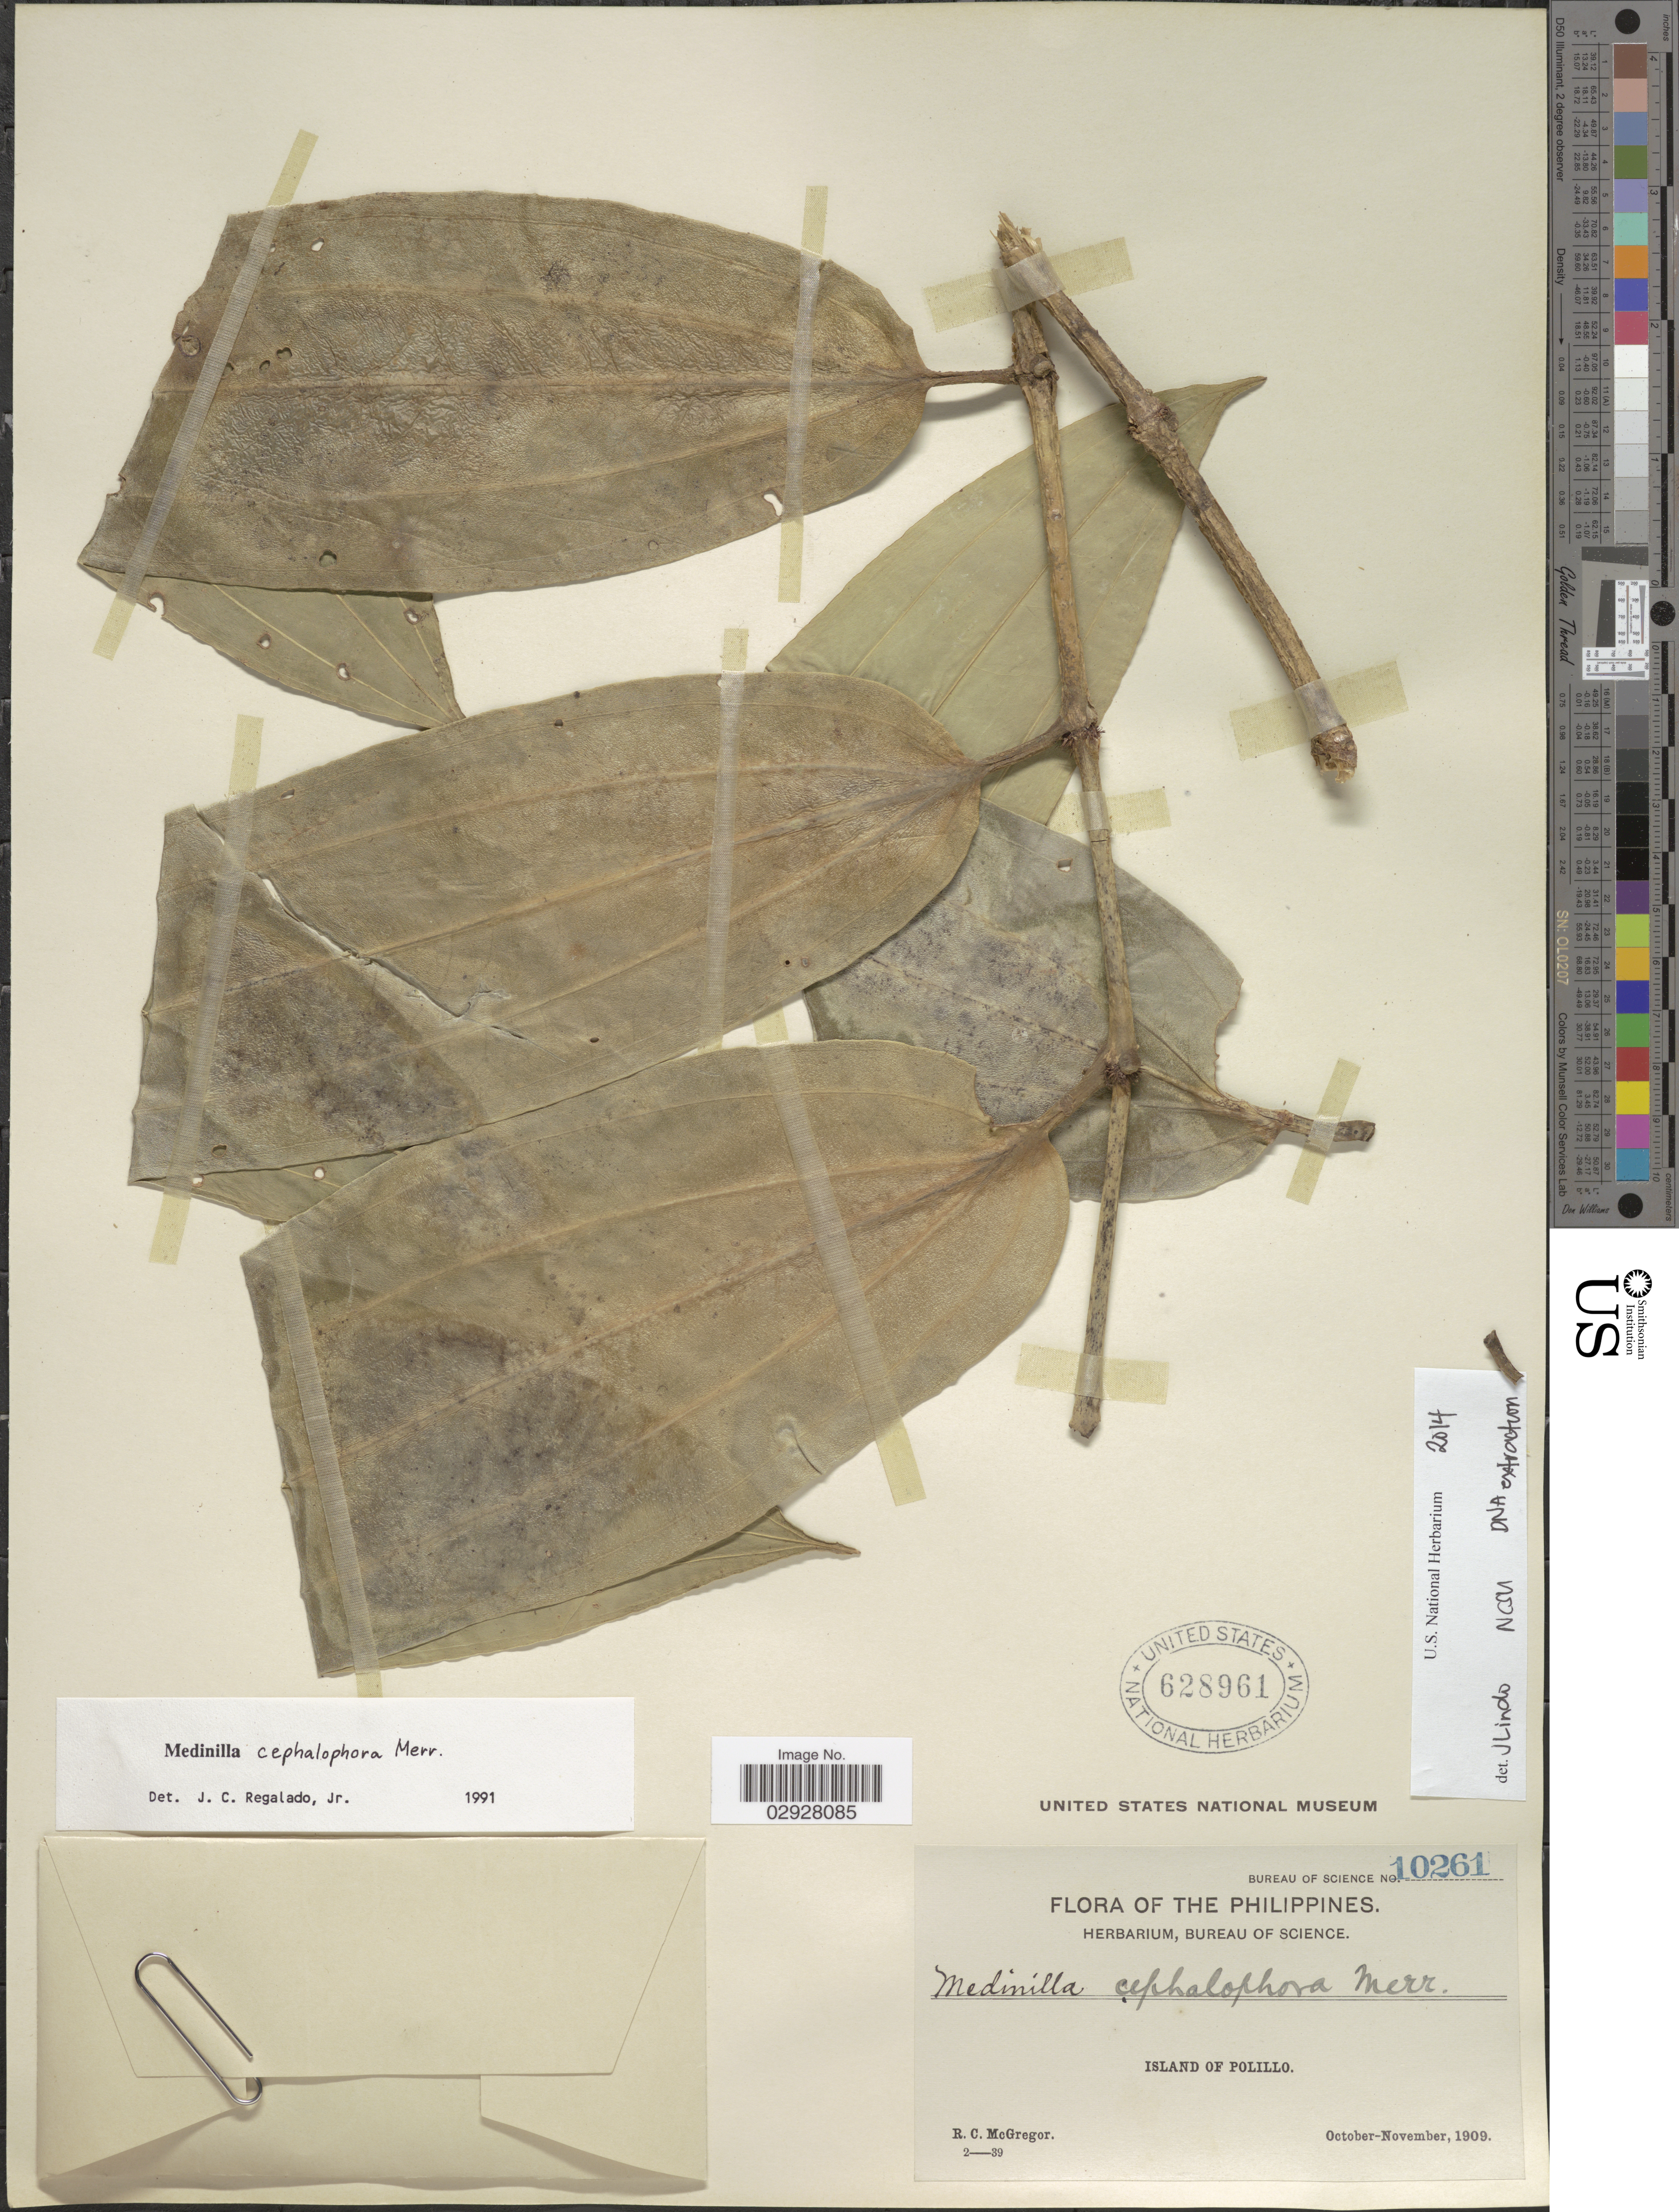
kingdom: Plantae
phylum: Tracheophyta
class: Magnoliopsida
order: Myrtales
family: Melastomataceae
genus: Medinilla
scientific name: Medinilla cephalophora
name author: Merr.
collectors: R. C. McGregor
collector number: Bureau of Science 10261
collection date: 1909-10/1909-11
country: Philippines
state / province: Calabarzon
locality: Island of Polillo.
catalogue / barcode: US 628961